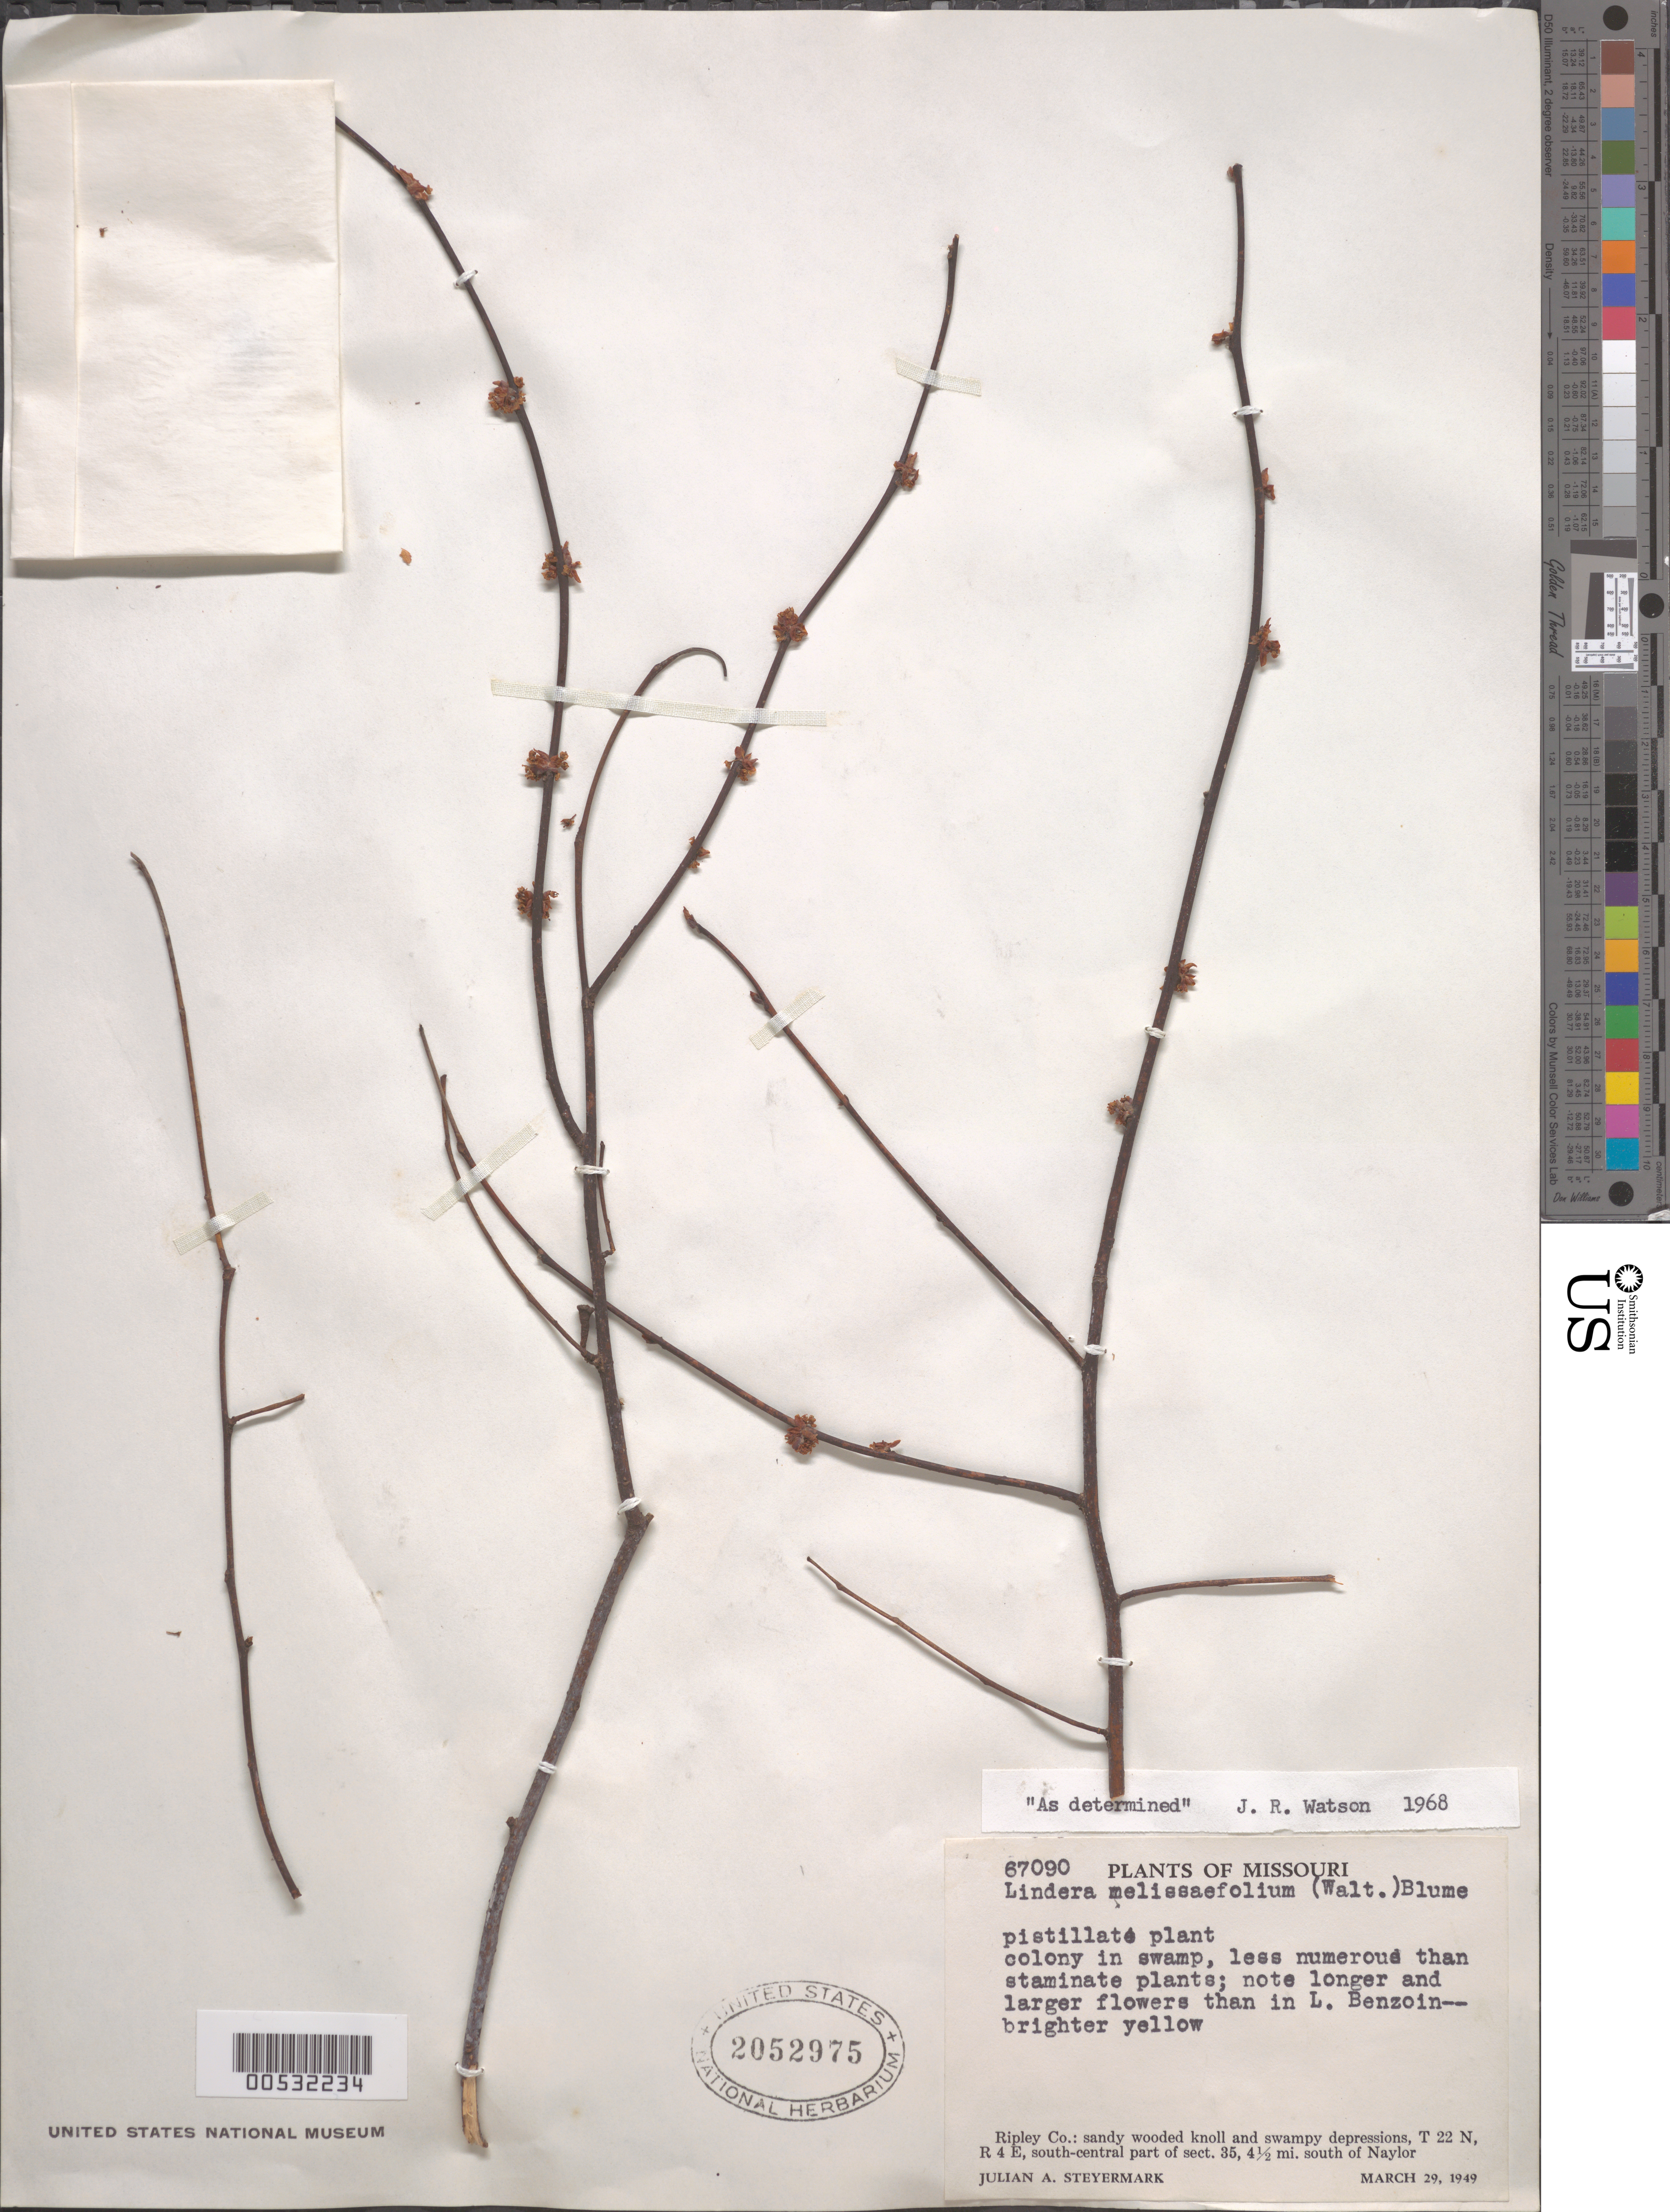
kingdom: Plantae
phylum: Tracheophyta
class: Magnoliopsida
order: Laurales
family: Lauraceae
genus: Lindera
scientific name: Lindera melissifolia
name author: (Walter) Blume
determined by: Watson, J.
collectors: J. Steyermark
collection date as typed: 29 Mar 1949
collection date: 1949-03-29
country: United States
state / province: Missouri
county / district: Ripley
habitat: Sandy wooded knoll and swampy depressions.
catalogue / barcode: US 2052975